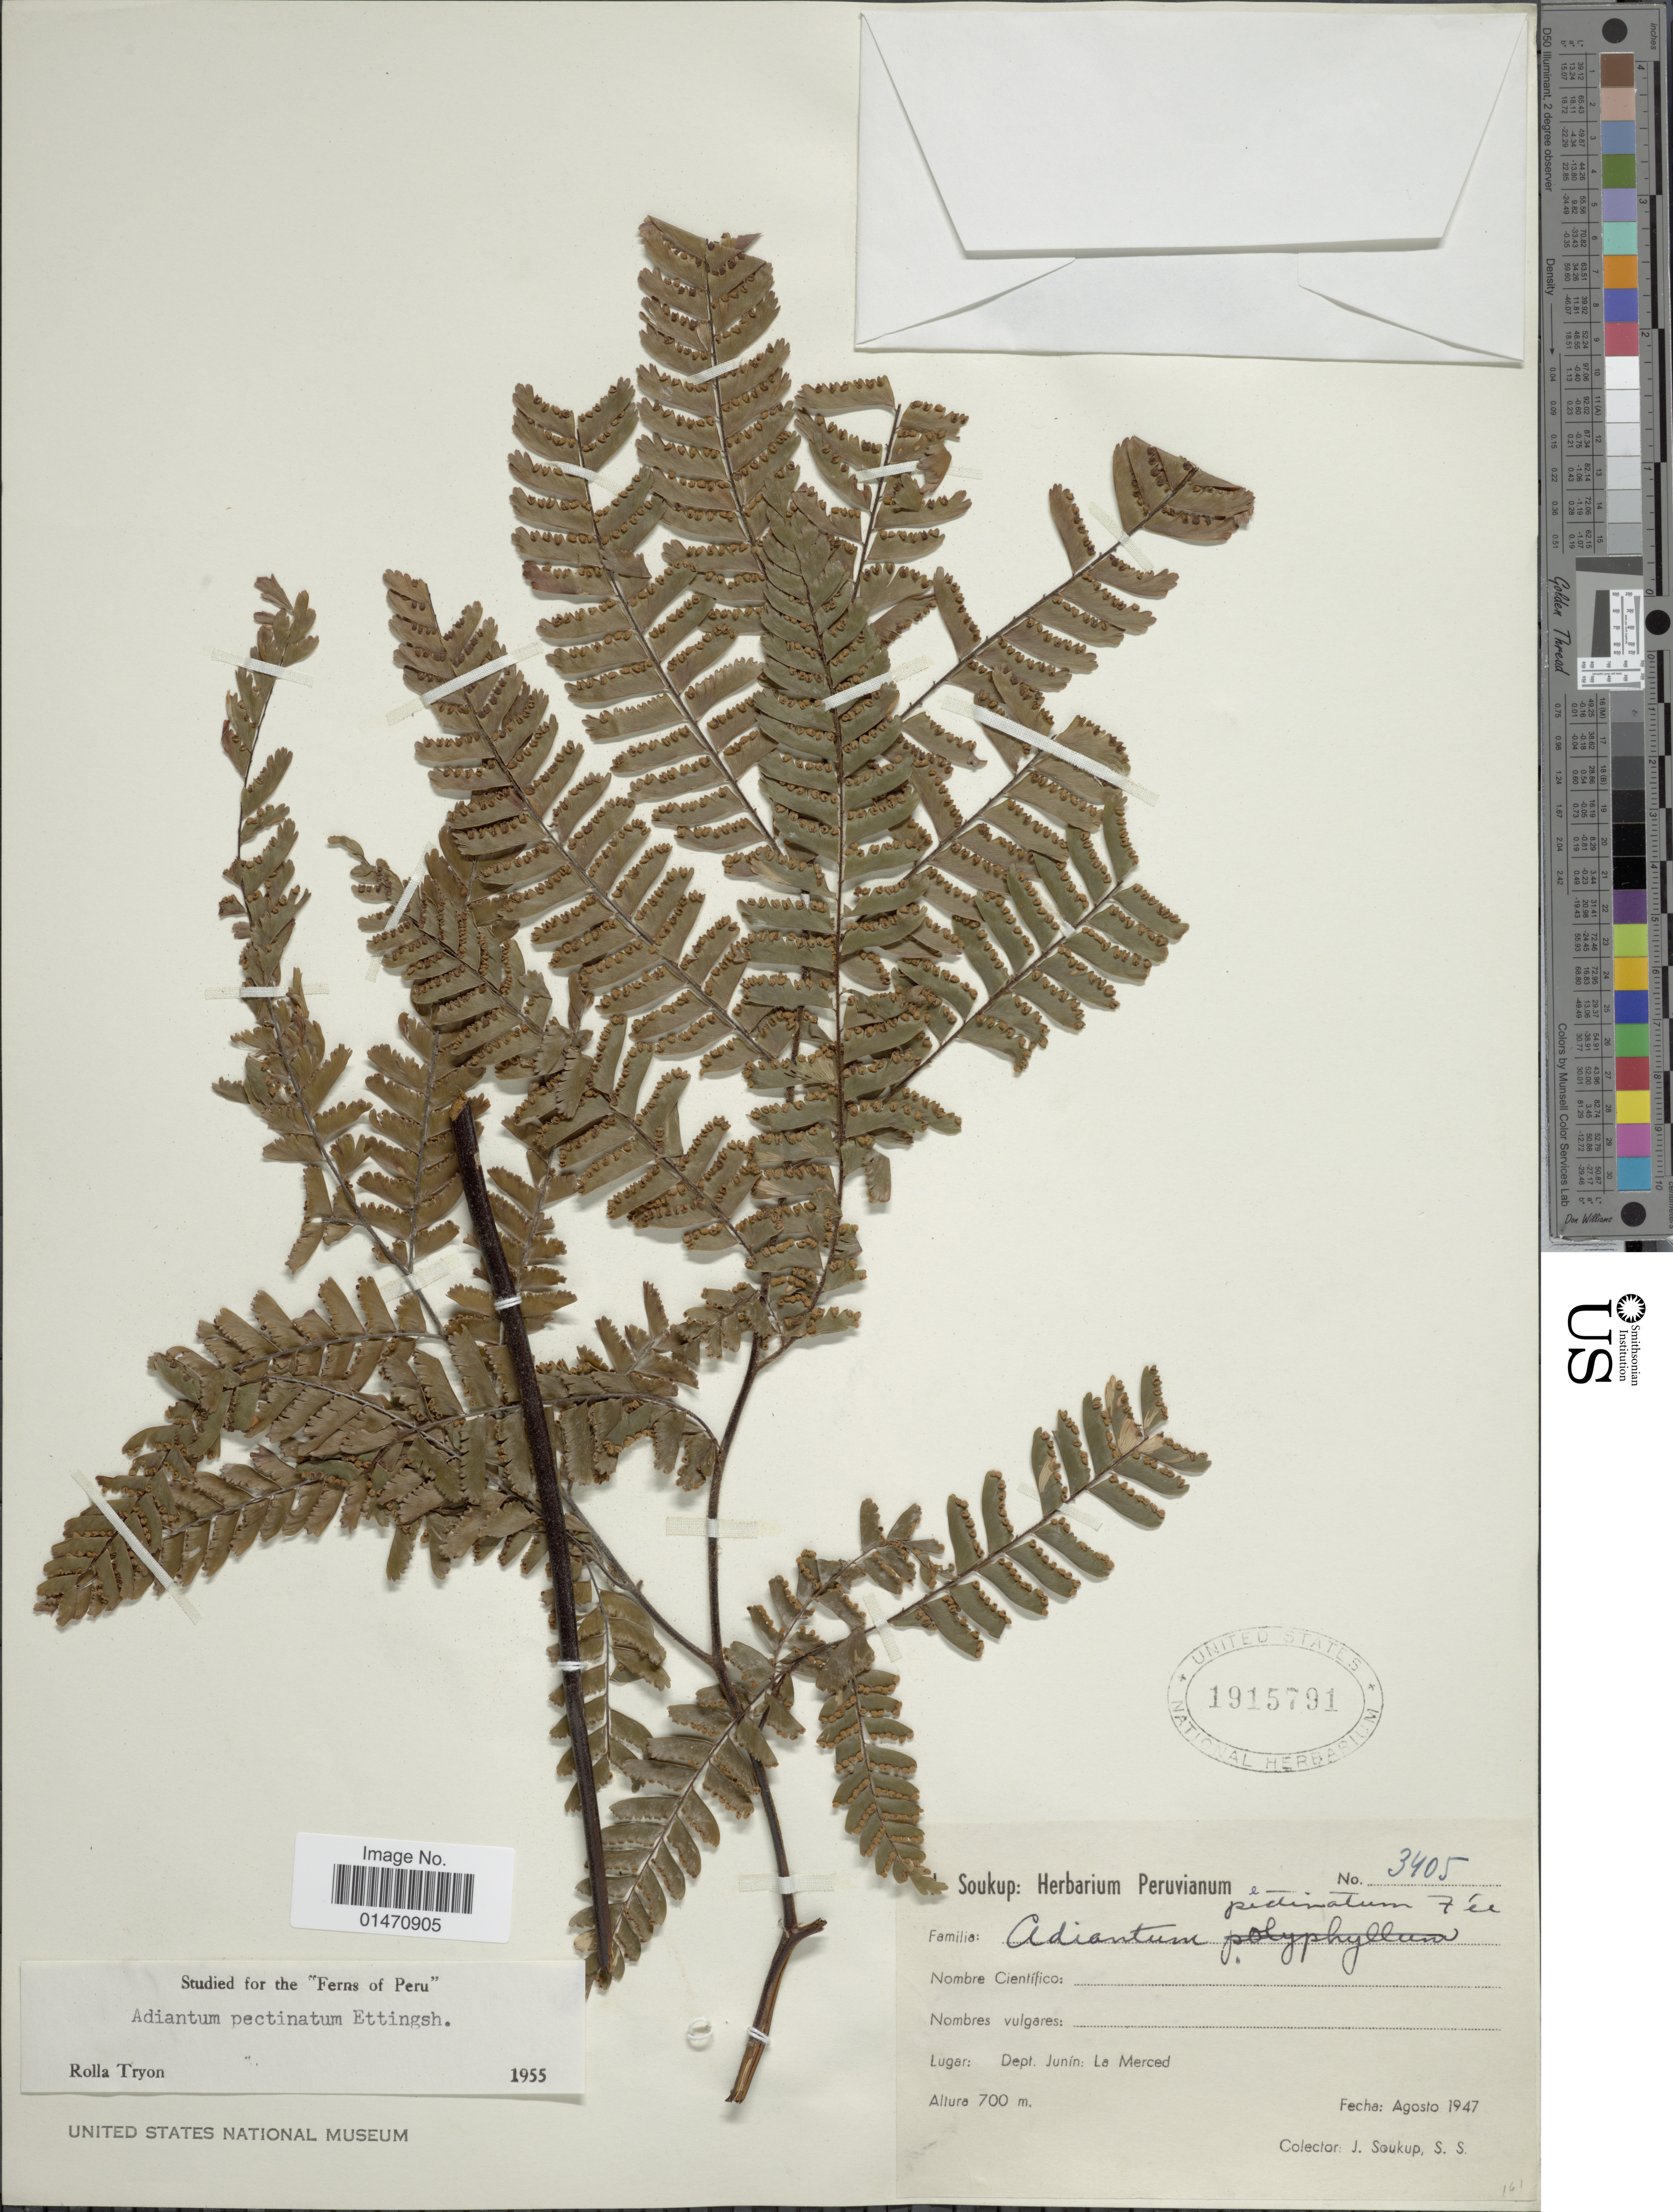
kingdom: Plantae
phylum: Tracheophyta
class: Polypodiopsida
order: Polypodiales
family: Pteridaceae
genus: Adiantum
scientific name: Adiantum pectinatum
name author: Kunze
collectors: J. Soukop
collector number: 3405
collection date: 1947-08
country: Peru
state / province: Junín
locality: Dept. Junin: La Merced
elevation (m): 700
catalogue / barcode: US 1915791